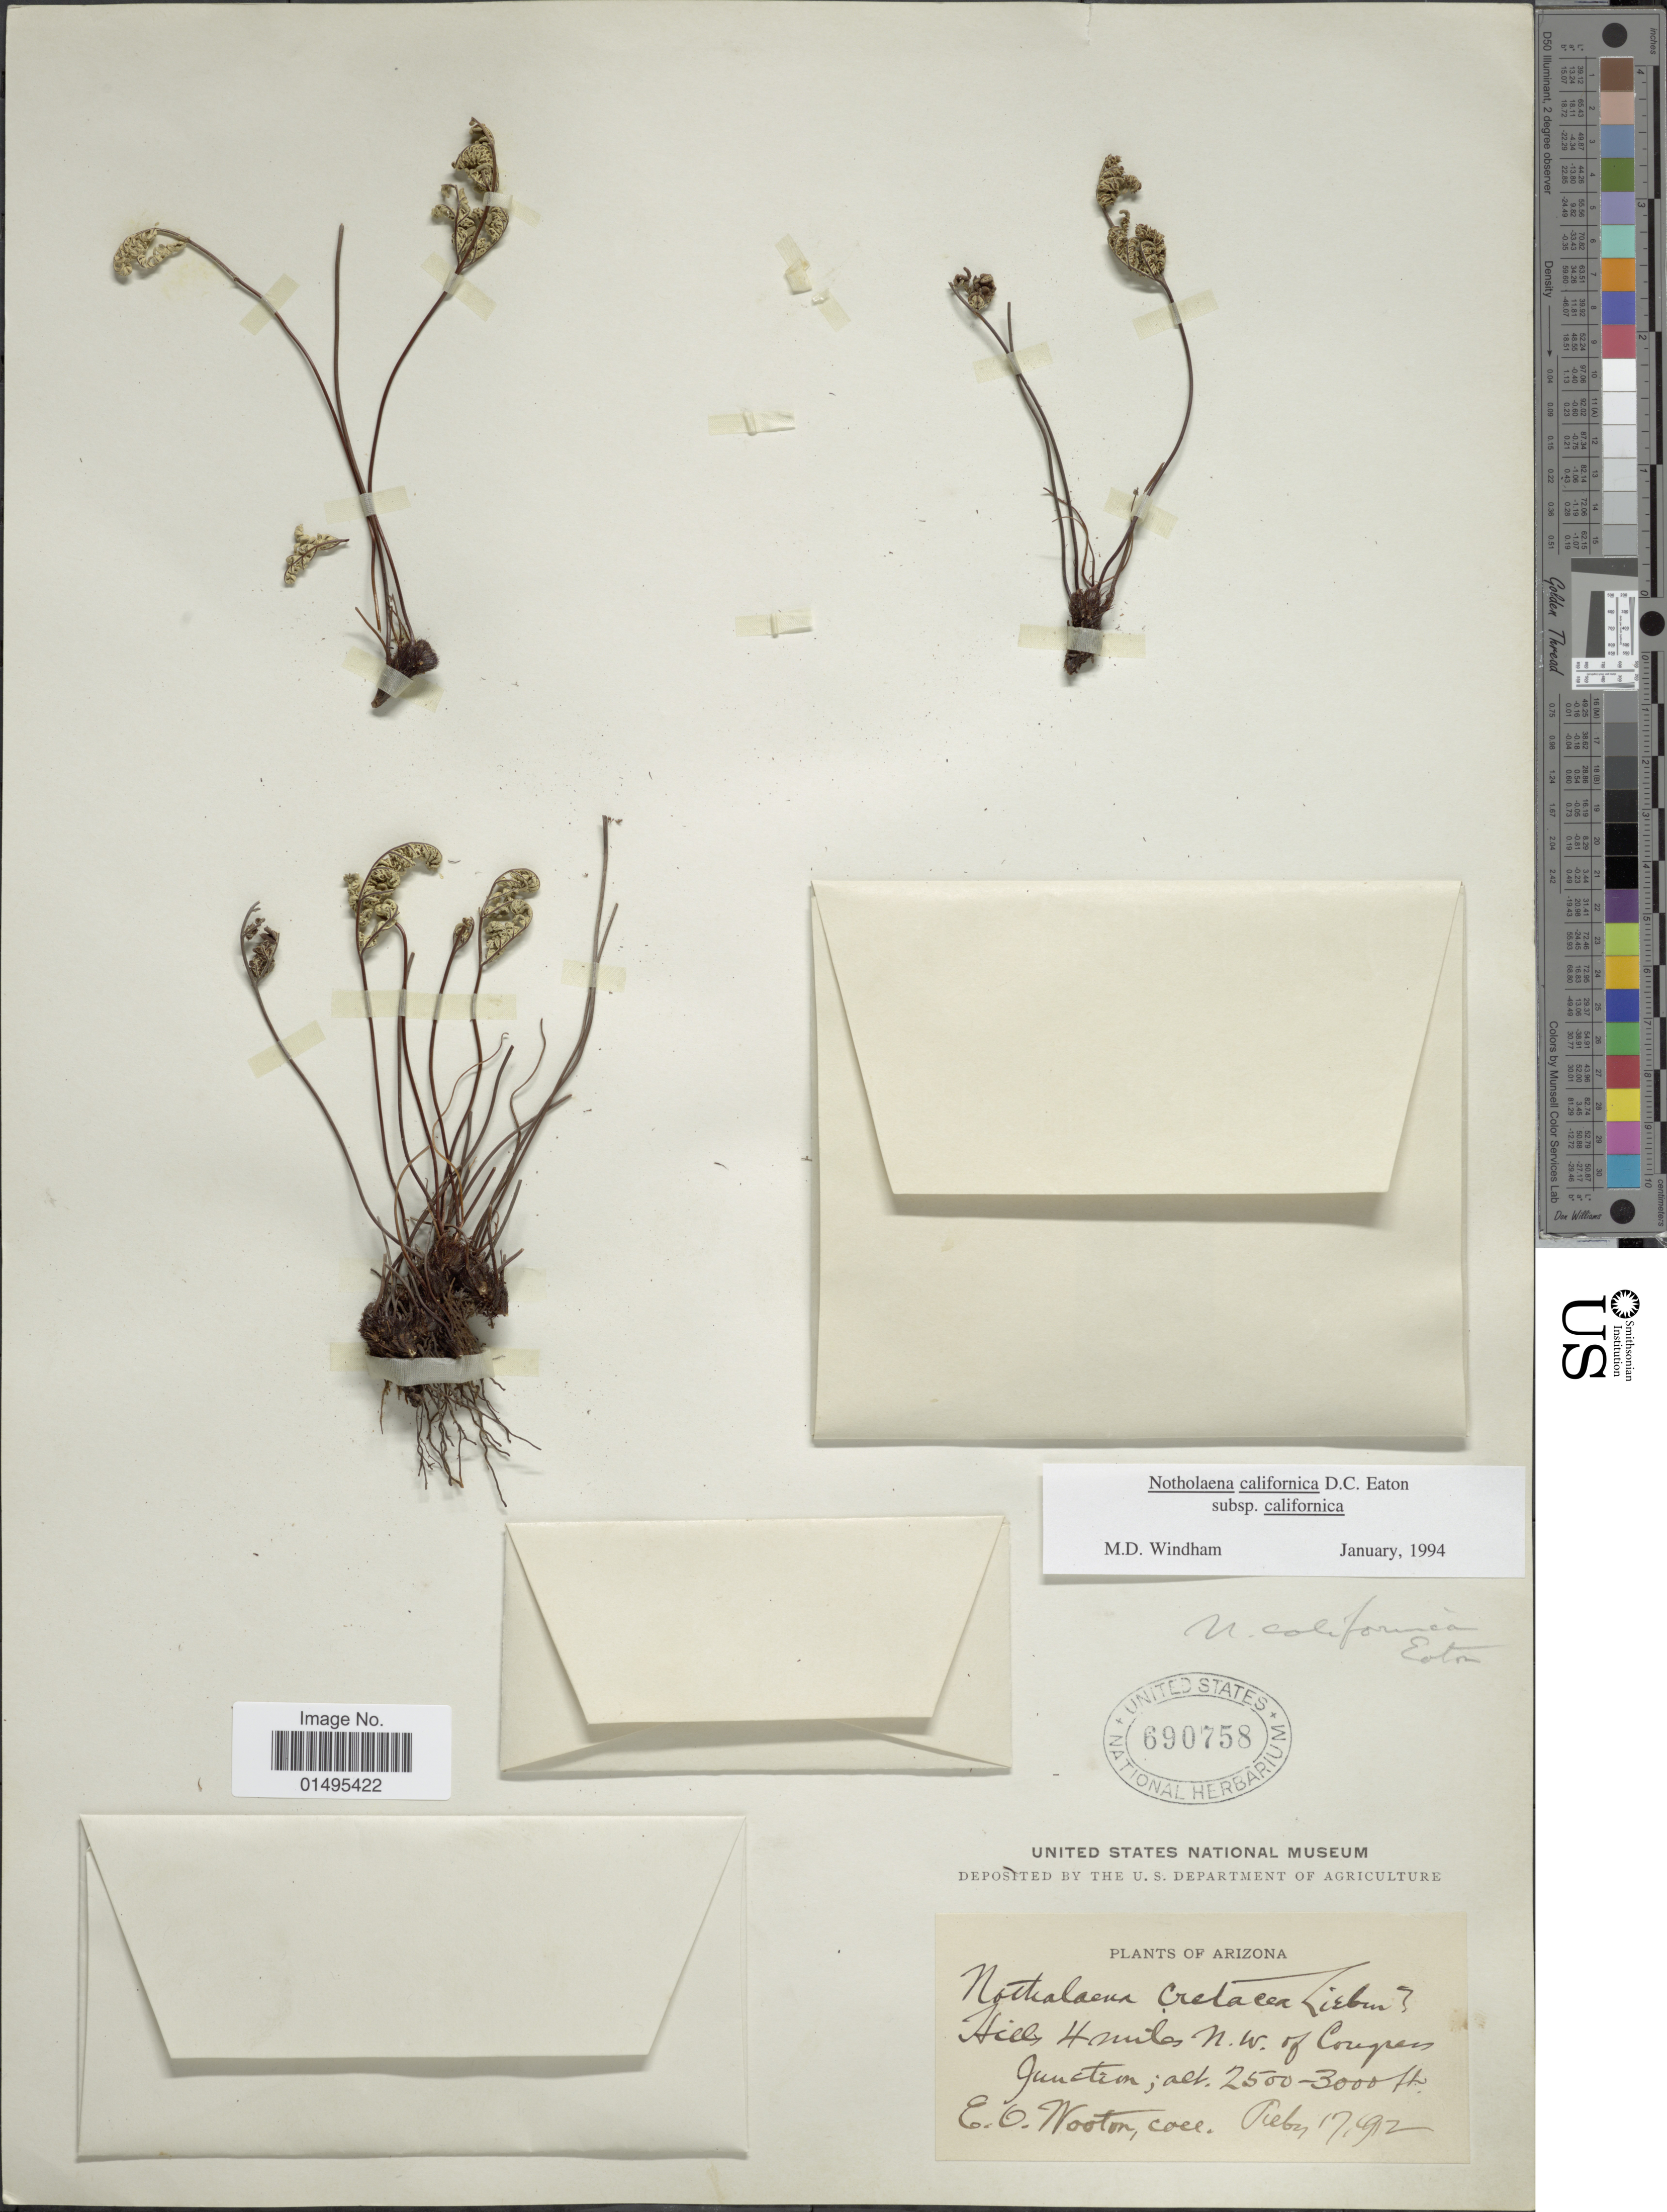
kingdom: Plantae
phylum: Tracheophyta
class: Polypodiopsida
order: Polypodiales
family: Pteridaceae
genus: Notholaena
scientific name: Notholaena aschenborniana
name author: Klotzsch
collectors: E. O. Wooton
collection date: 1912-02-17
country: United States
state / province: Arizona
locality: Hills 4 miles N.W. of Cooopers Junction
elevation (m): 762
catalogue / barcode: US 690758